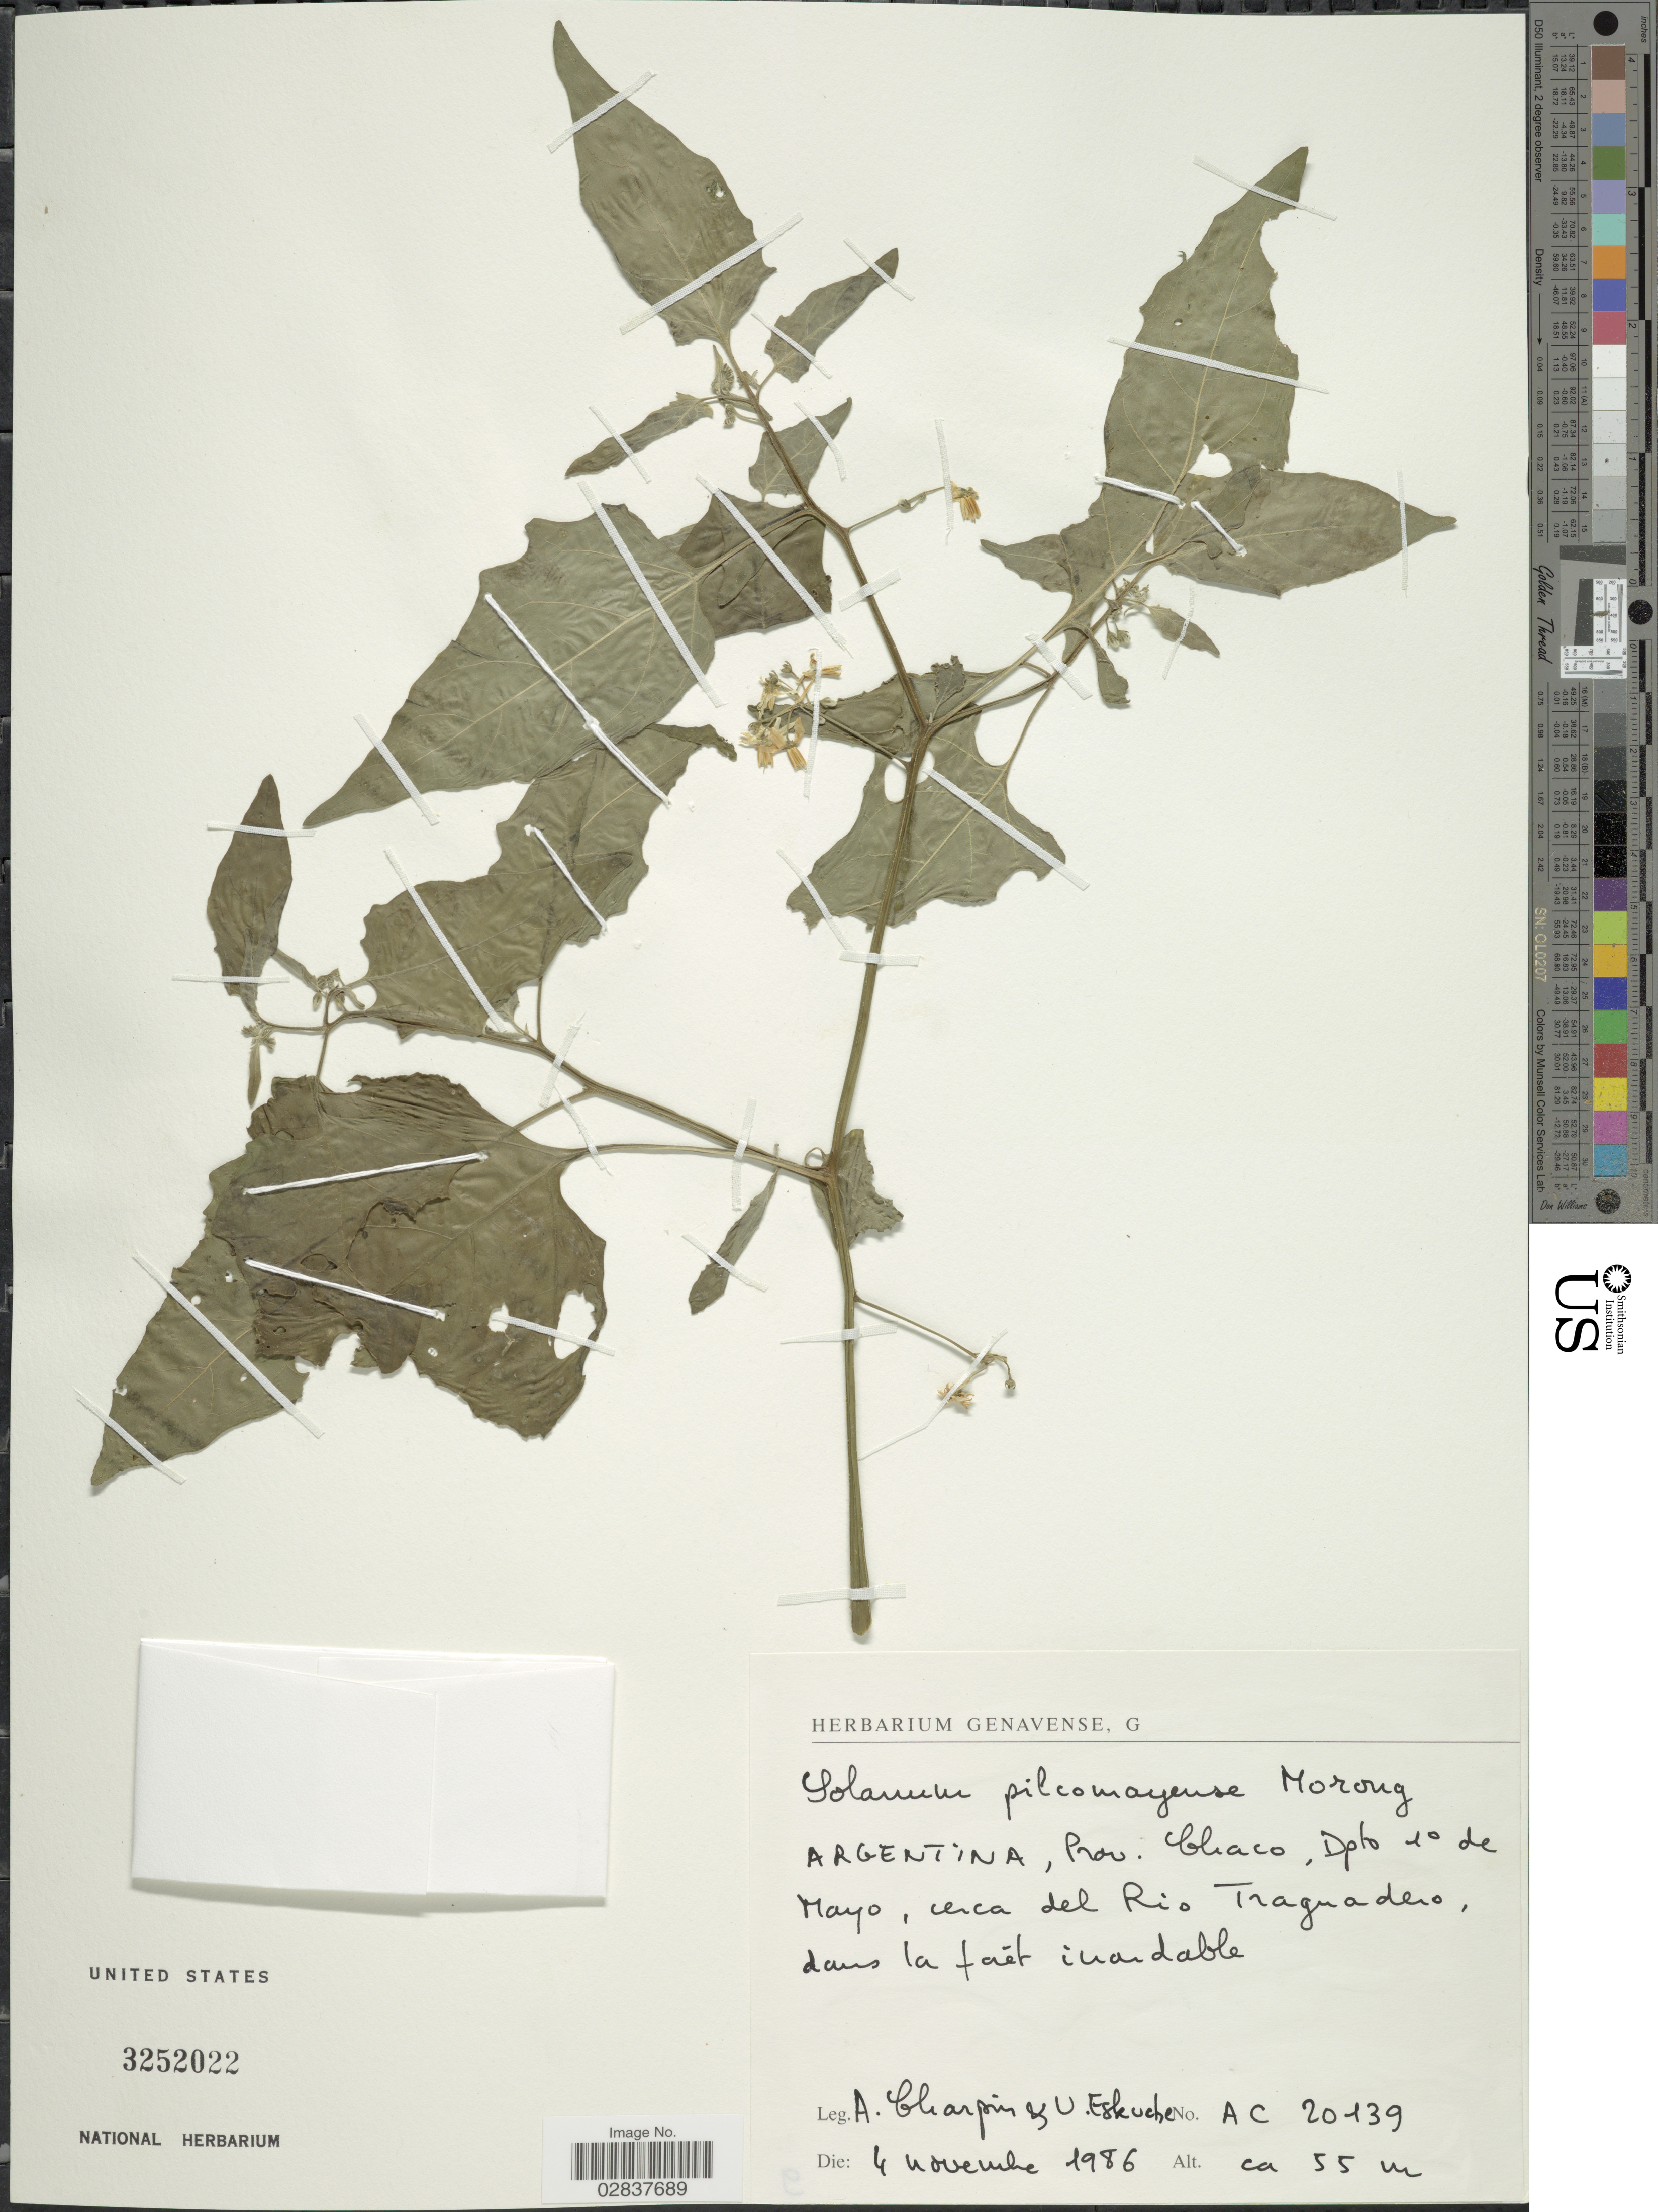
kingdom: Plantae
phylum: Tracheophyta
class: Magnoliopsida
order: Solanales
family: Solanaceae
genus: Solanum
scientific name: Solanum pilcomayense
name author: Morong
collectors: A. Charpin & U. Eskuche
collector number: AC 20139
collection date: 1986-11-04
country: Argentina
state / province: Chaco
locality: Dpto 1° de Mayo, cerca del Rio Traquadero.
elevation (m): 55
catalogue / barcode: US 3252022